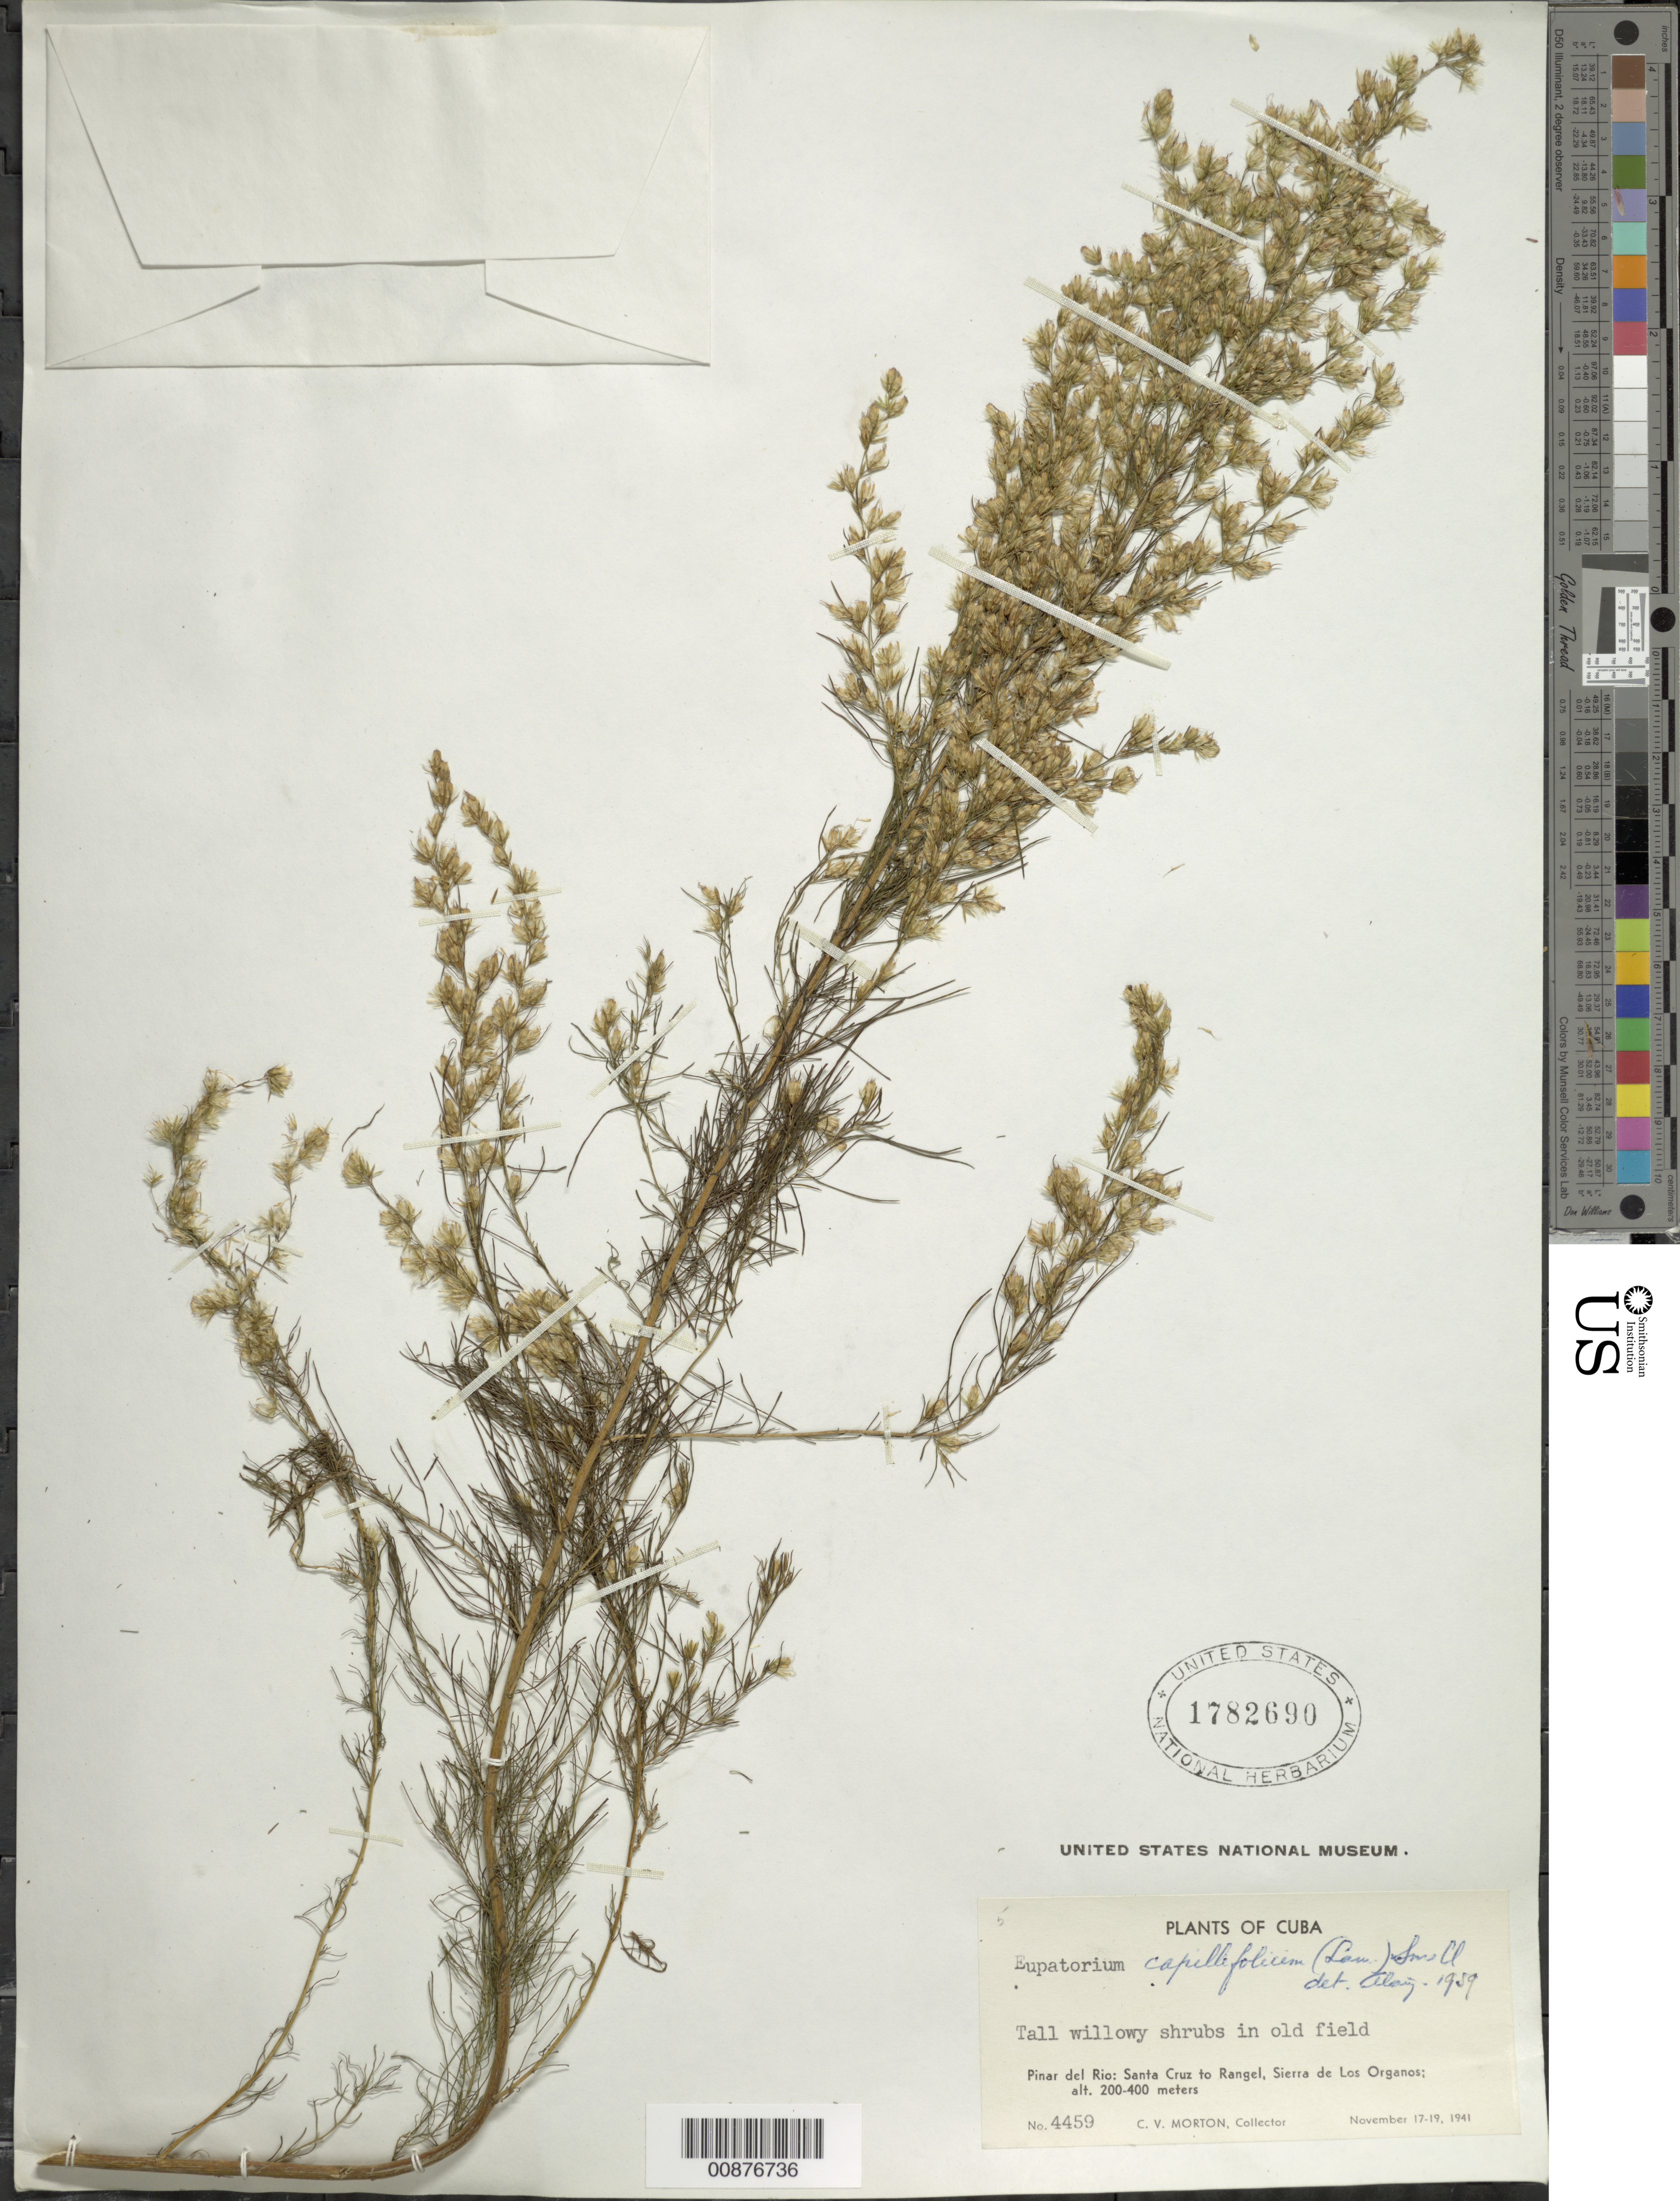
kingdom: Plantae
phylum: Tracheophyta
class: Magnoliopsida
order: Asterales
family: Asteraceae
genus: Eupatorium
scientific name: Eupatorium capillifolium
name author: (Lam.) Small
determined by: Liogier, Alain H.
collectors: C. V. Morton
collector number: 4459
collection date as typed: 17 Nov 1941 to 19 Nov 1941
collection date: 1941-11-17/1941-11-19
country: Cuba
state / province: Pinar del Río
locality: Santa Cruz to Rangel, Sierra de Los Organos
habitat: Old field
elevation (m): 200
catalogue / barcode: US 1782690